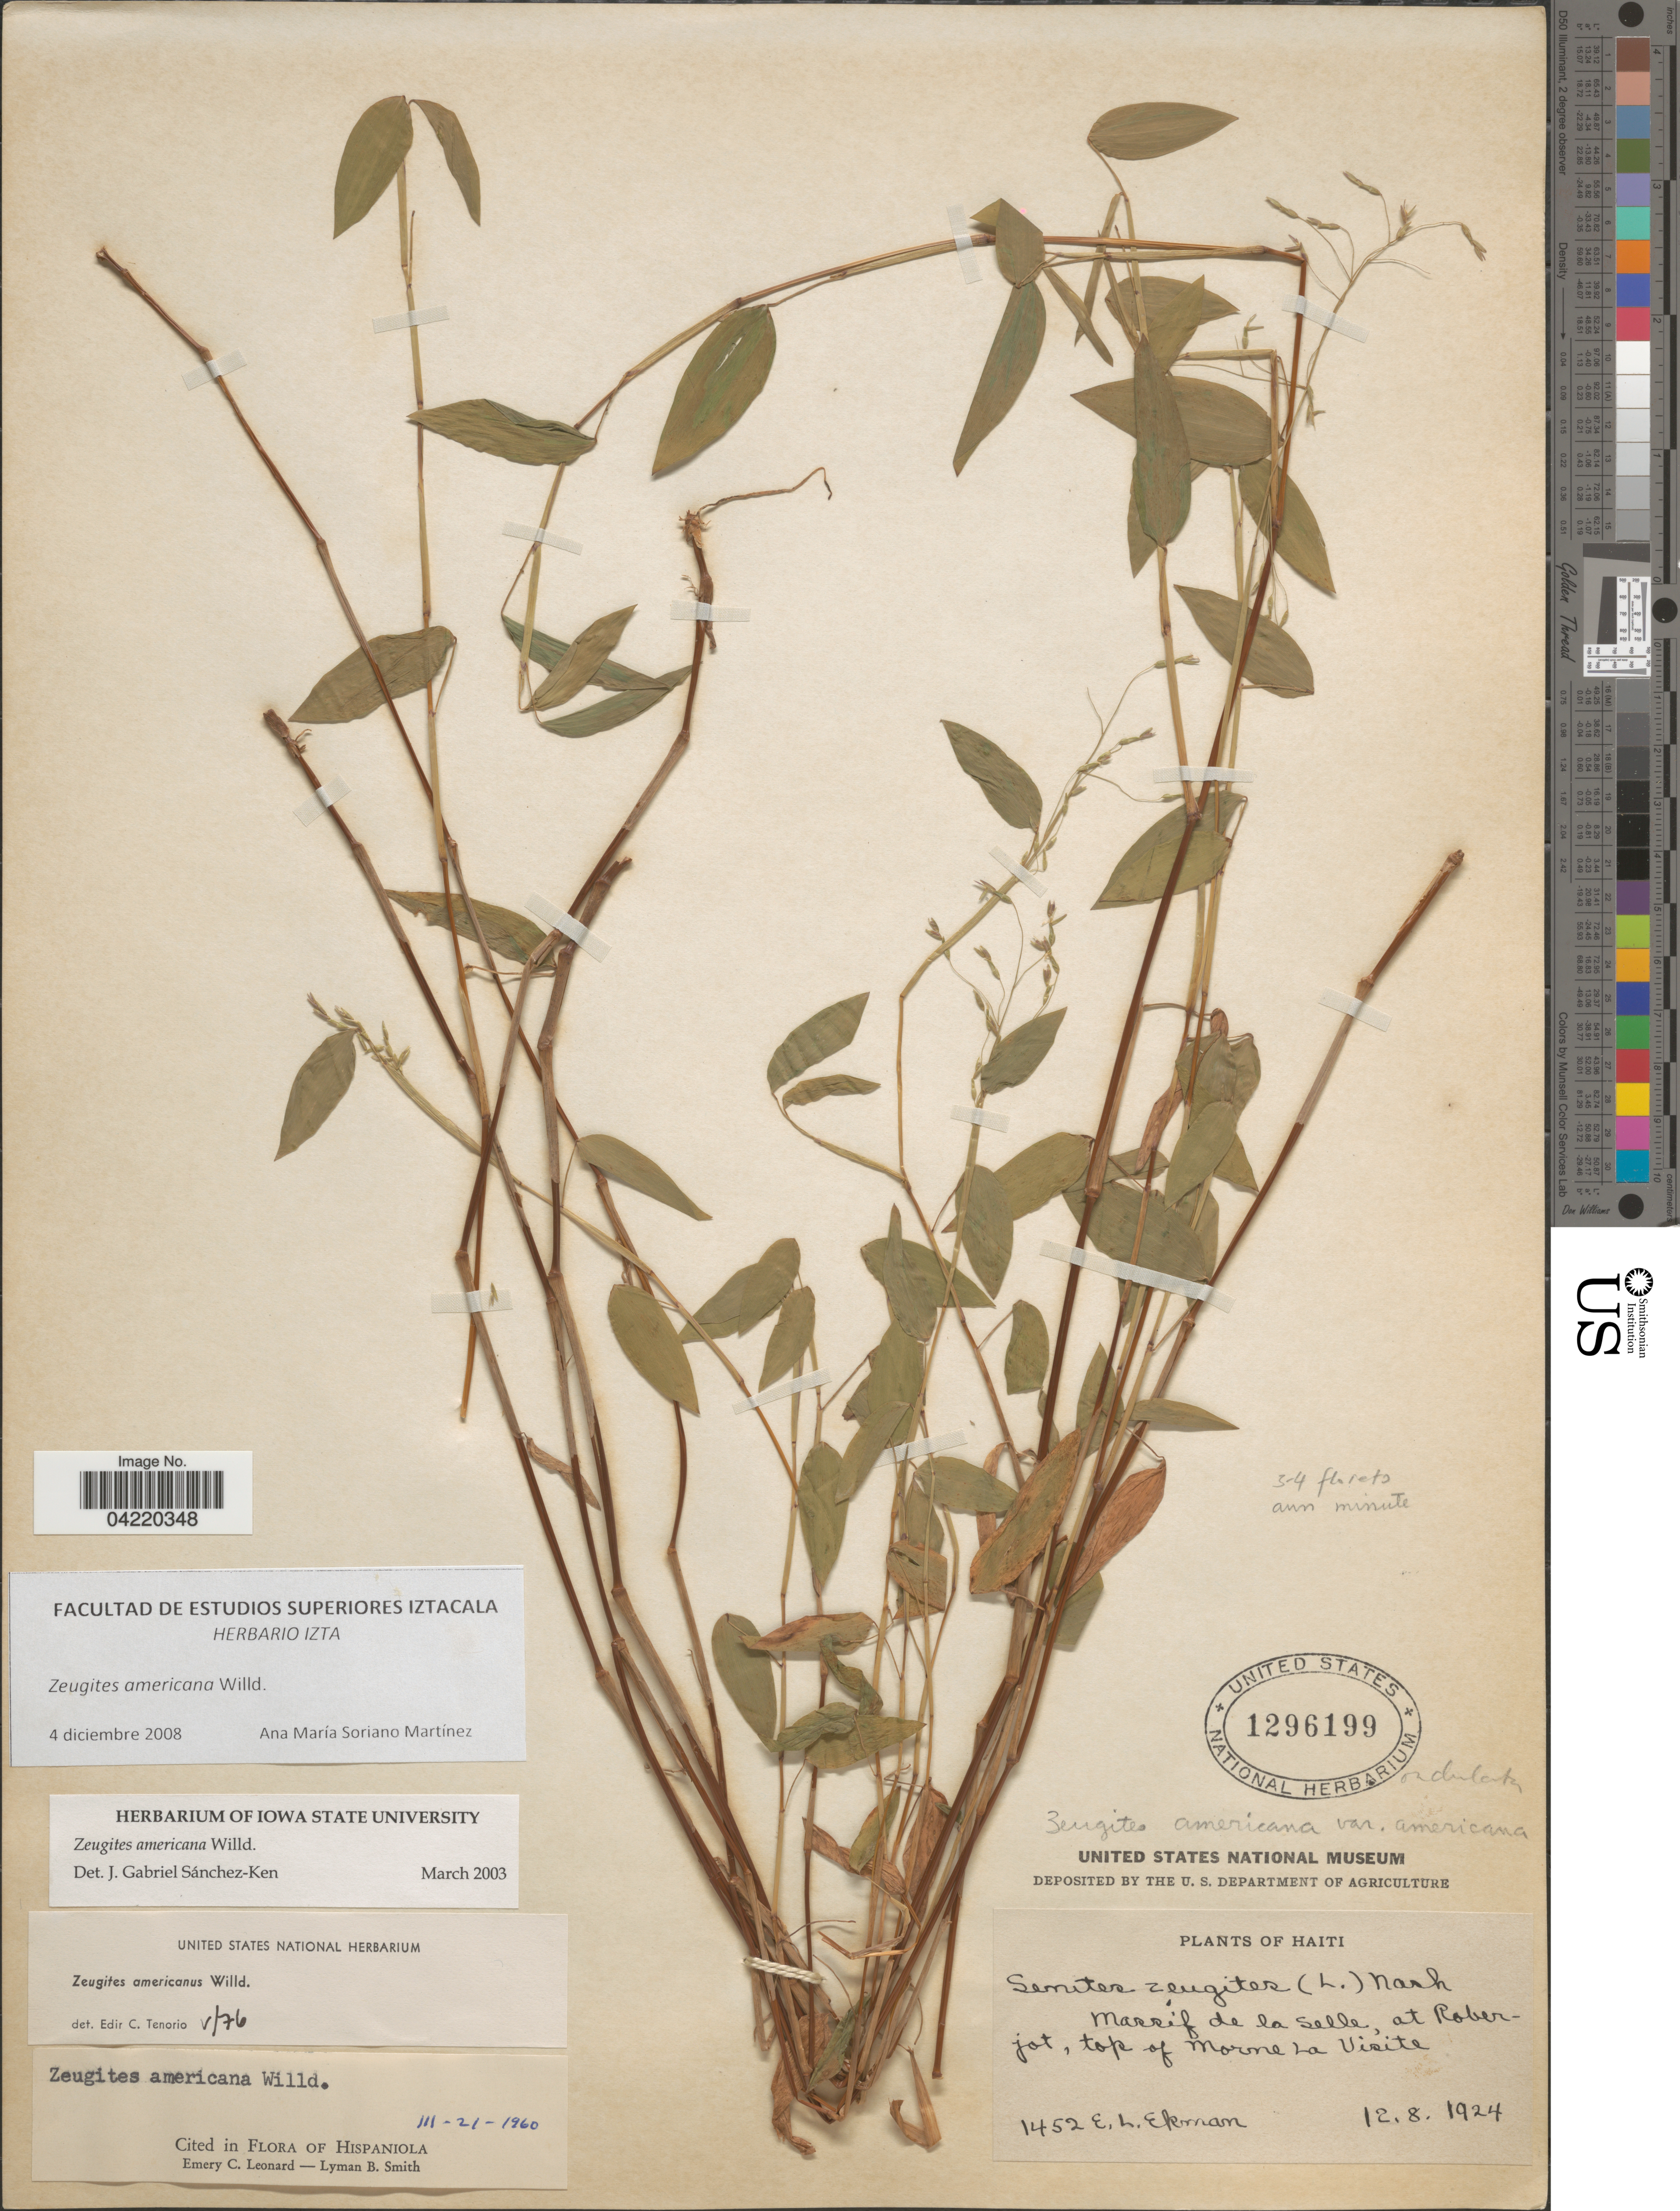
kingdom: Plantae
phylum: Tracheophyta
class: Liliopsida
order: Poales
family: Poaceae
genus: Zeugites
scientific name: Zeugites americanus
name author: Willd.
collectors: E. L. Ekman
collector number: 1452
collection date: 1924-08-12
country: Haiti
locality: Massif de la Selle, at Roberjot, top of Morne La Visite.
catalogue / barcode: US 1296199